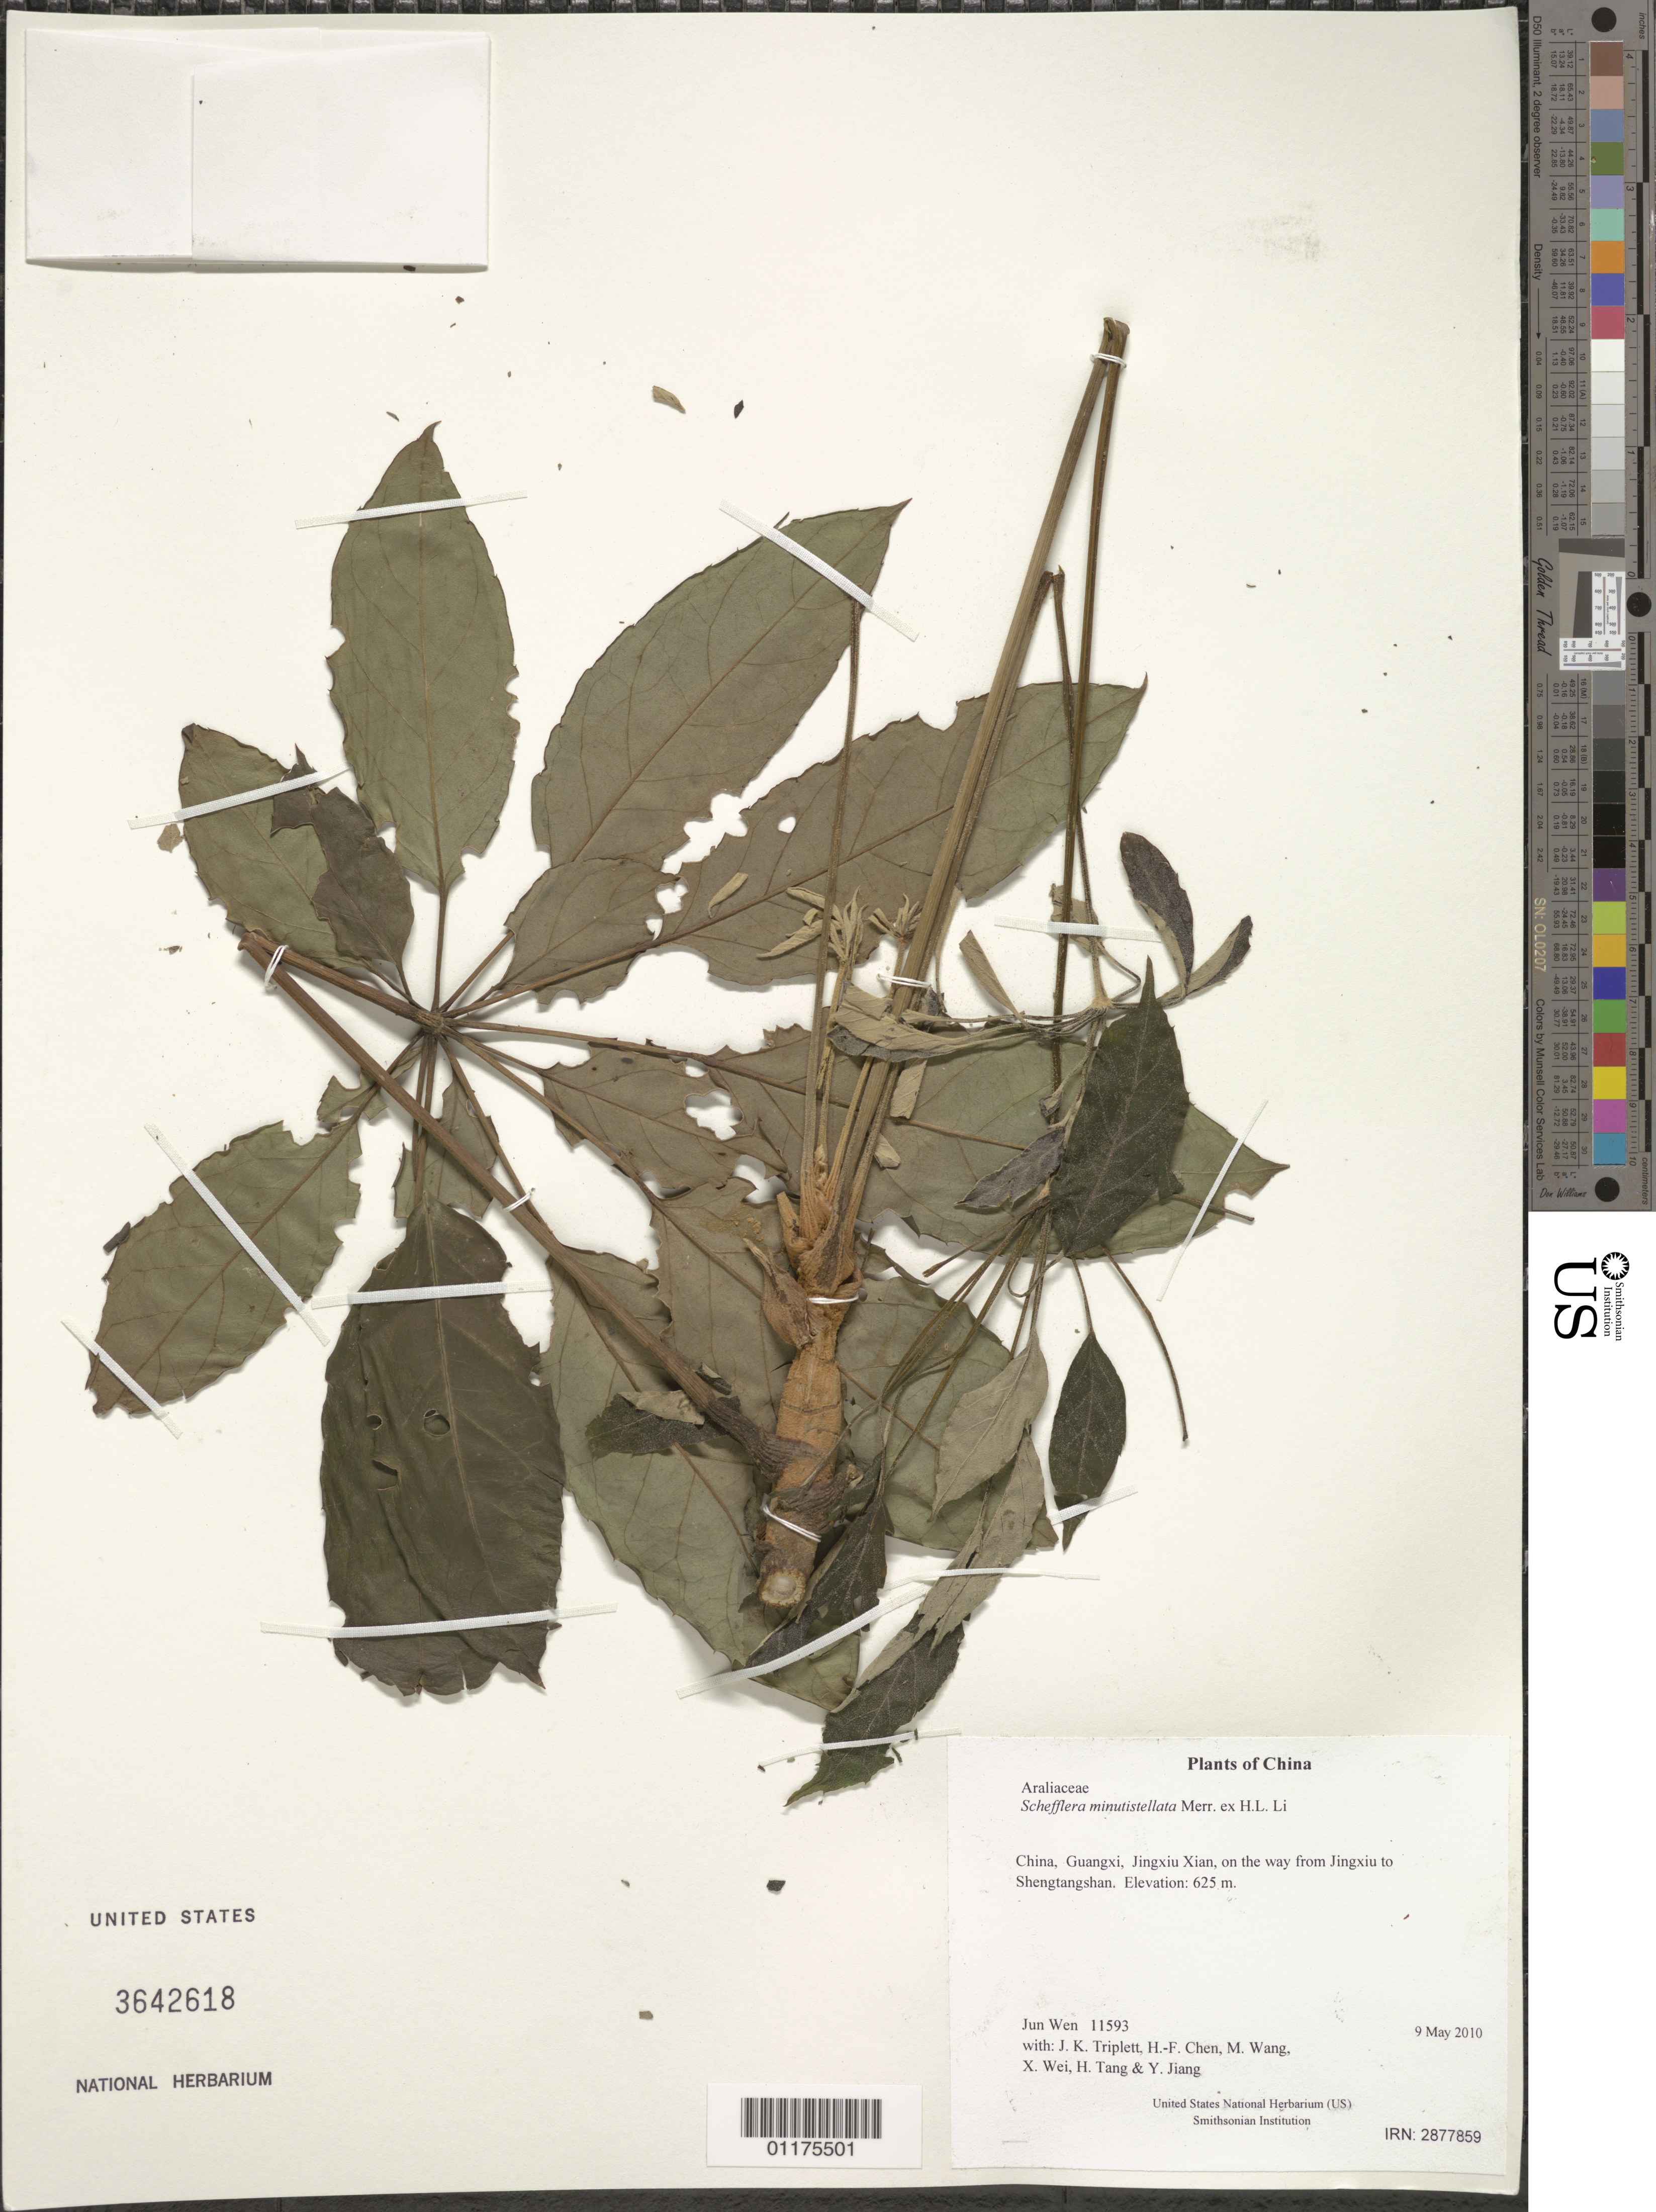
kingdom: Plantae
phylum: Tracheophyta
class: Magnoliopsida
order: Apiales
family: Araliaceae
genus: Schefflera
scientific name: Schefflera minutistellata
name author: Merr. ex H.L. Li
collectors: J. Wen, J. K. Triplett, H.-F. Chen, M. Wang, X. Wei, H. Tang & Y. Jiang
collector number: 11593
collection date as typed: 9 May 2010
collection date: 2010-05-09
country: China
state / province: Guangxi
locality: Jingxiu Xian, on the way from Jingxiu to Shengtangshan.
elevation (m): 625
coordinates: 24 05.855 N, 110 06.811 E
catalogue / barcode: US 3642618